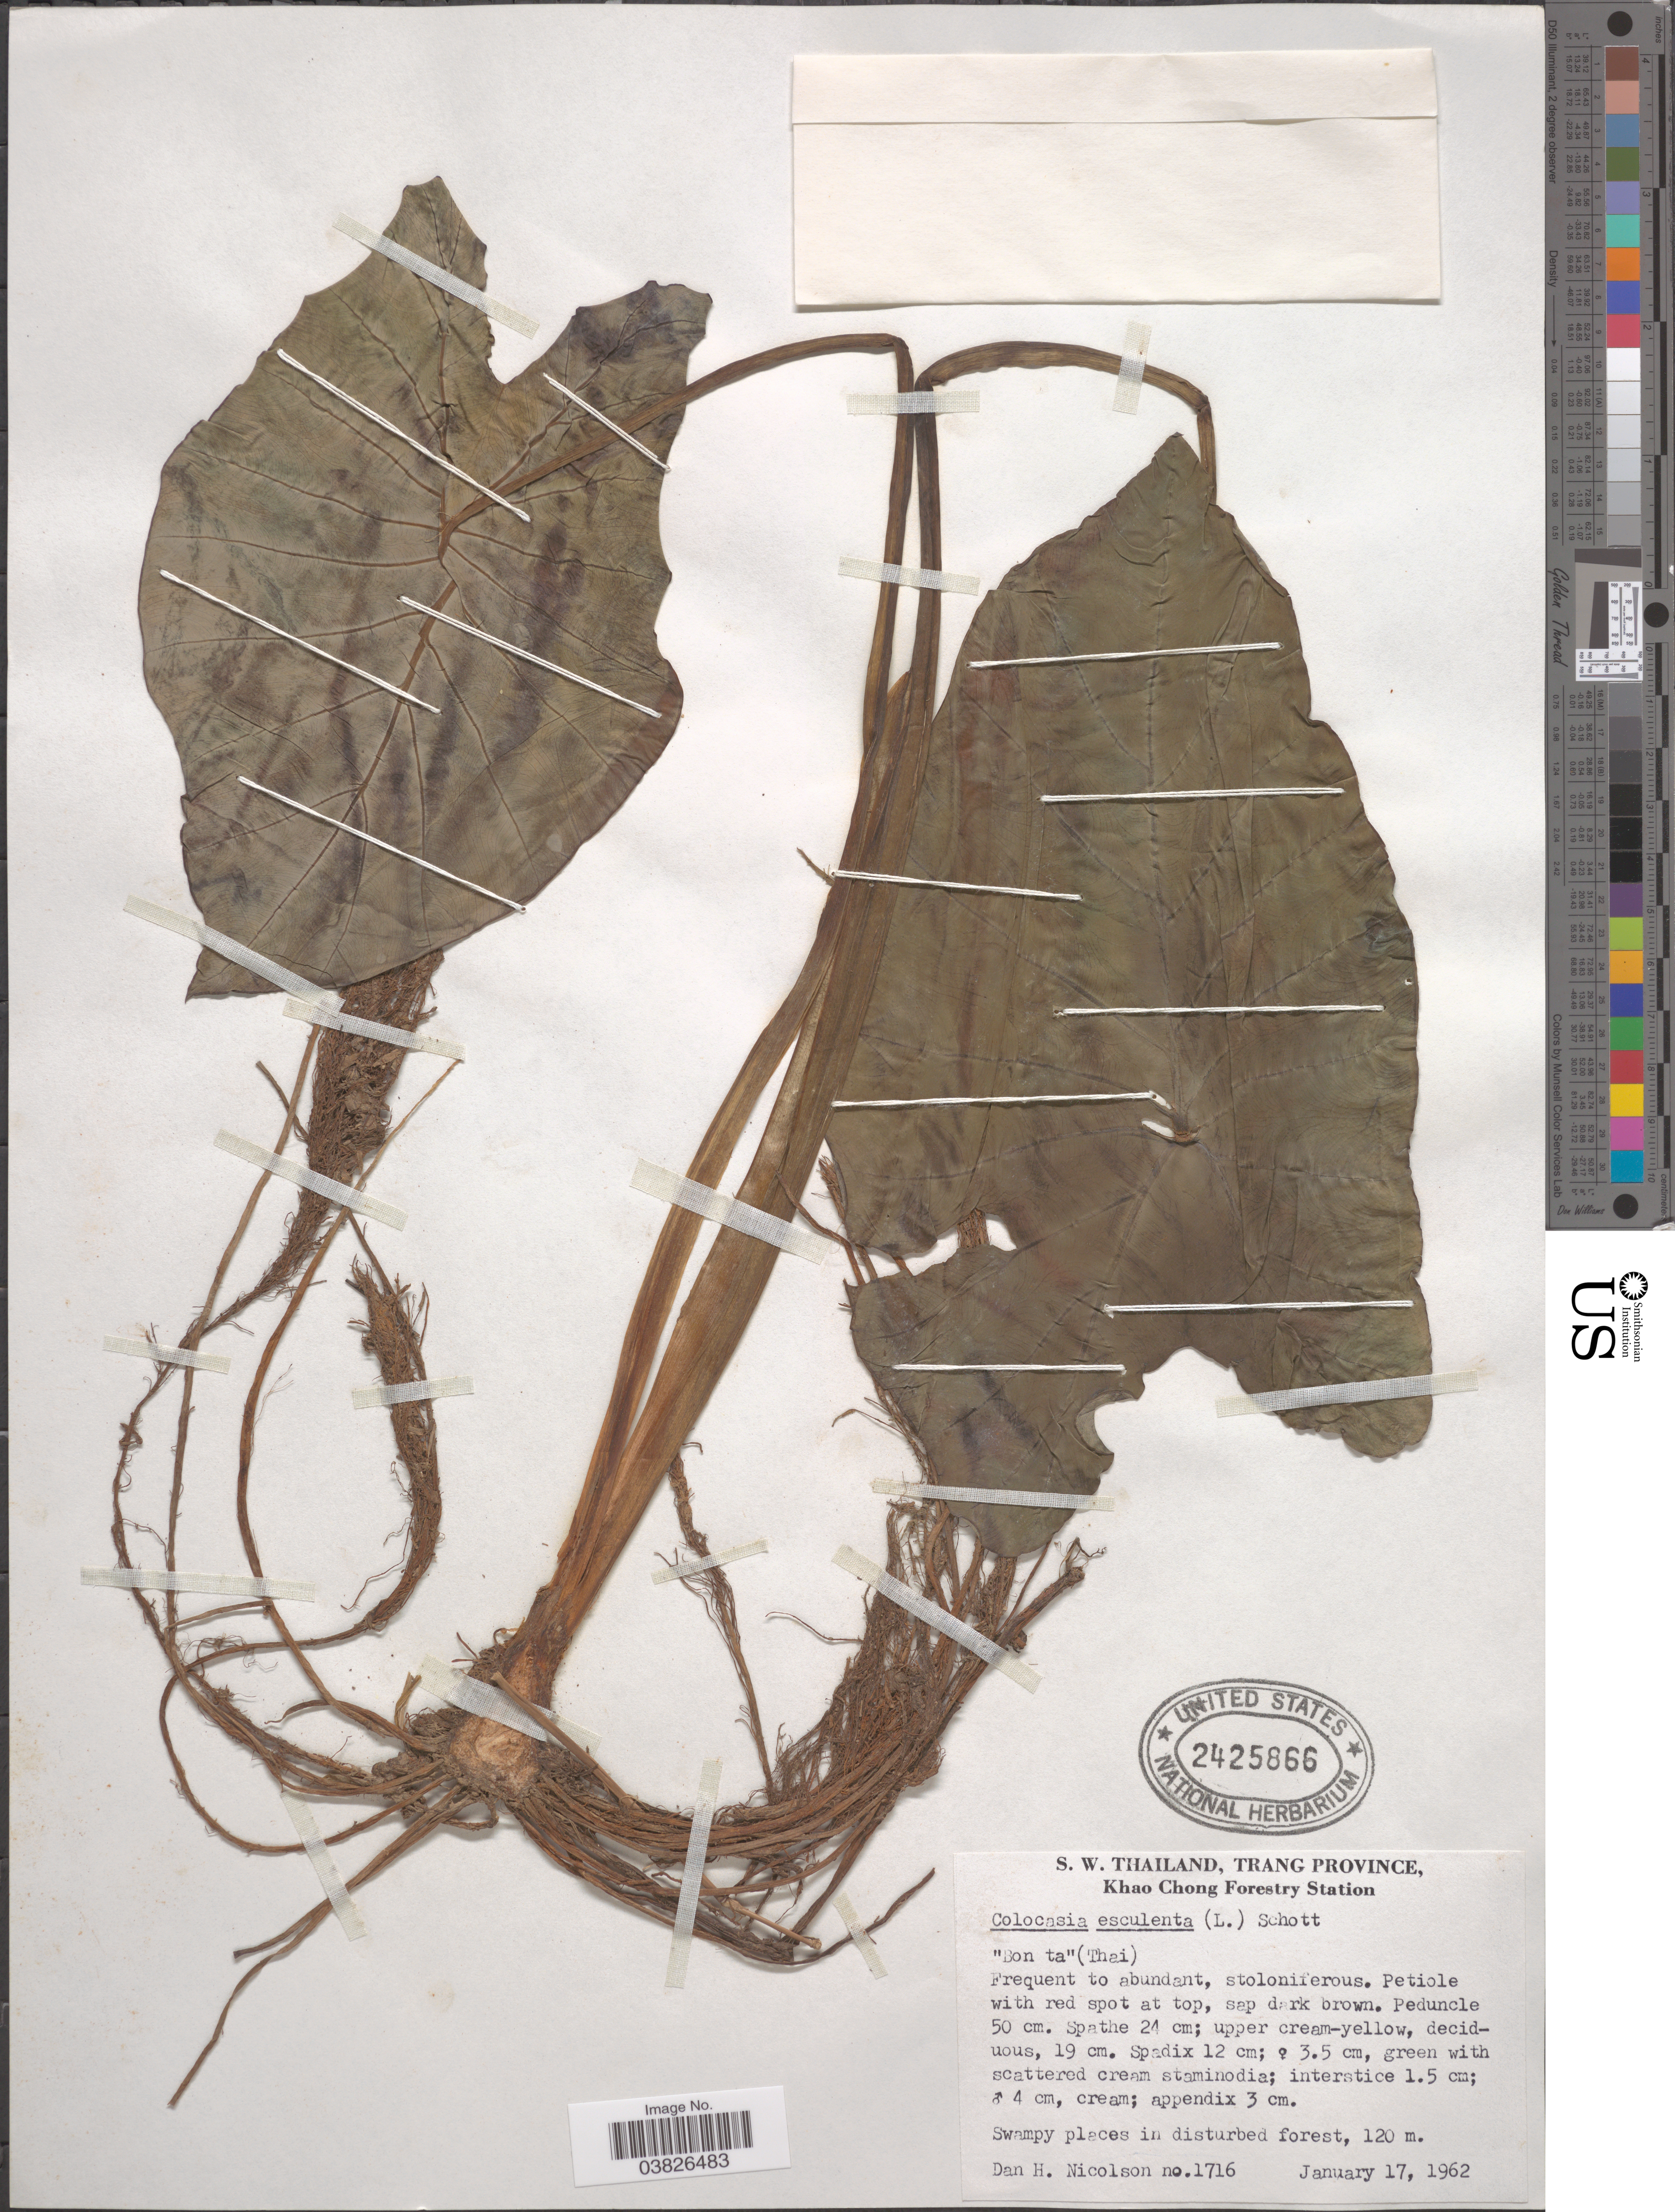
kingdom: Plantae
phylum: Tracheophyta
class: Liliopsida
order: Alismatales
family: Araceae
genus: Colocasia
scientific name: Colocasia esculenta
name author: (L.) Schott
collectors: D. H. Nicolson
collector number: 1716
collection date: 1962-01-17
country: Thailand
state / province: Trang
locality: S. W. Thailand, Khao Chong Forestry Station.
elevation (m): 120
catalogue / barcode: US 2425866